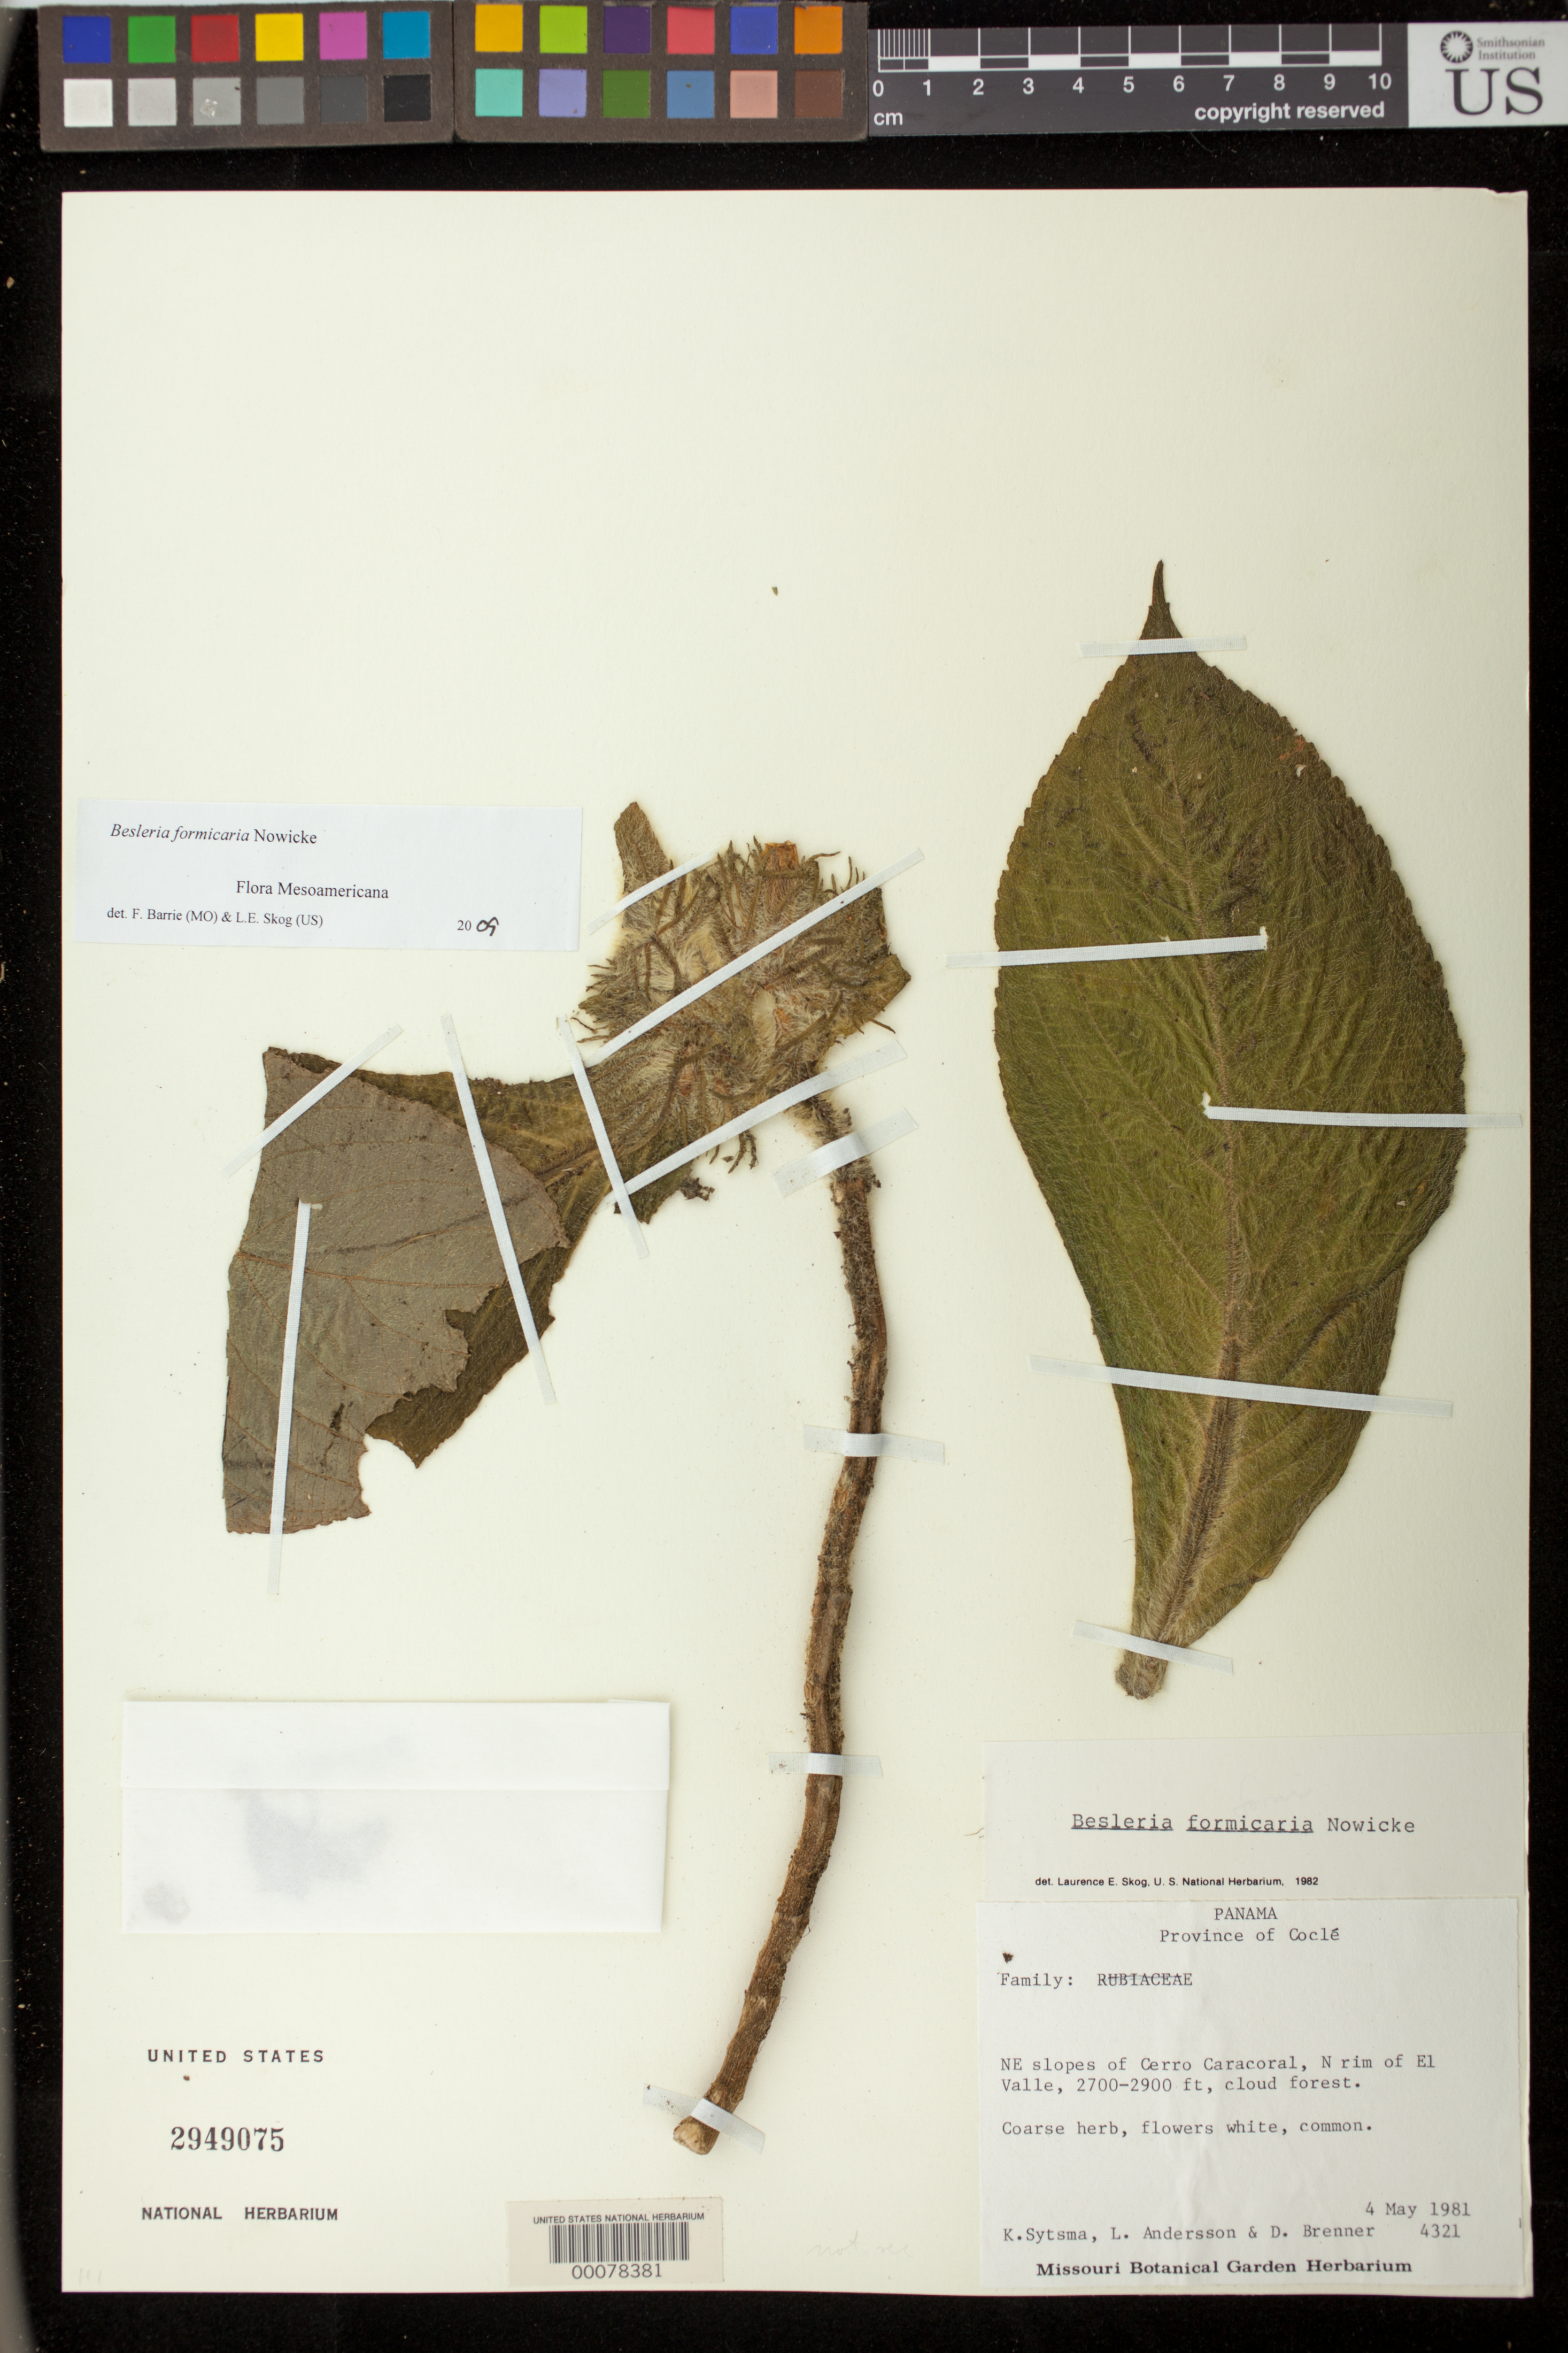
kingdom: Plantae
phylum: Tracheophyta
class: Magnoliopsida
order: Lamiales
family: Gesneriaceae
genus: Besleria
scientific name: Besleria formicaria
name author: Nowicke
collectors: K. J. Sytsma, L. Andersson & R. Dressler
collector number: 4321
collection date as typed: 04 May 1981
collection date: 1981-05-04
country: Panama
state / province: Coclé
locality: NE slopes of Cerro Caracoral, N rim of El Valle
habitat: Cloud forest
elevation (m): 823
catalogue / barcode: US 2949075